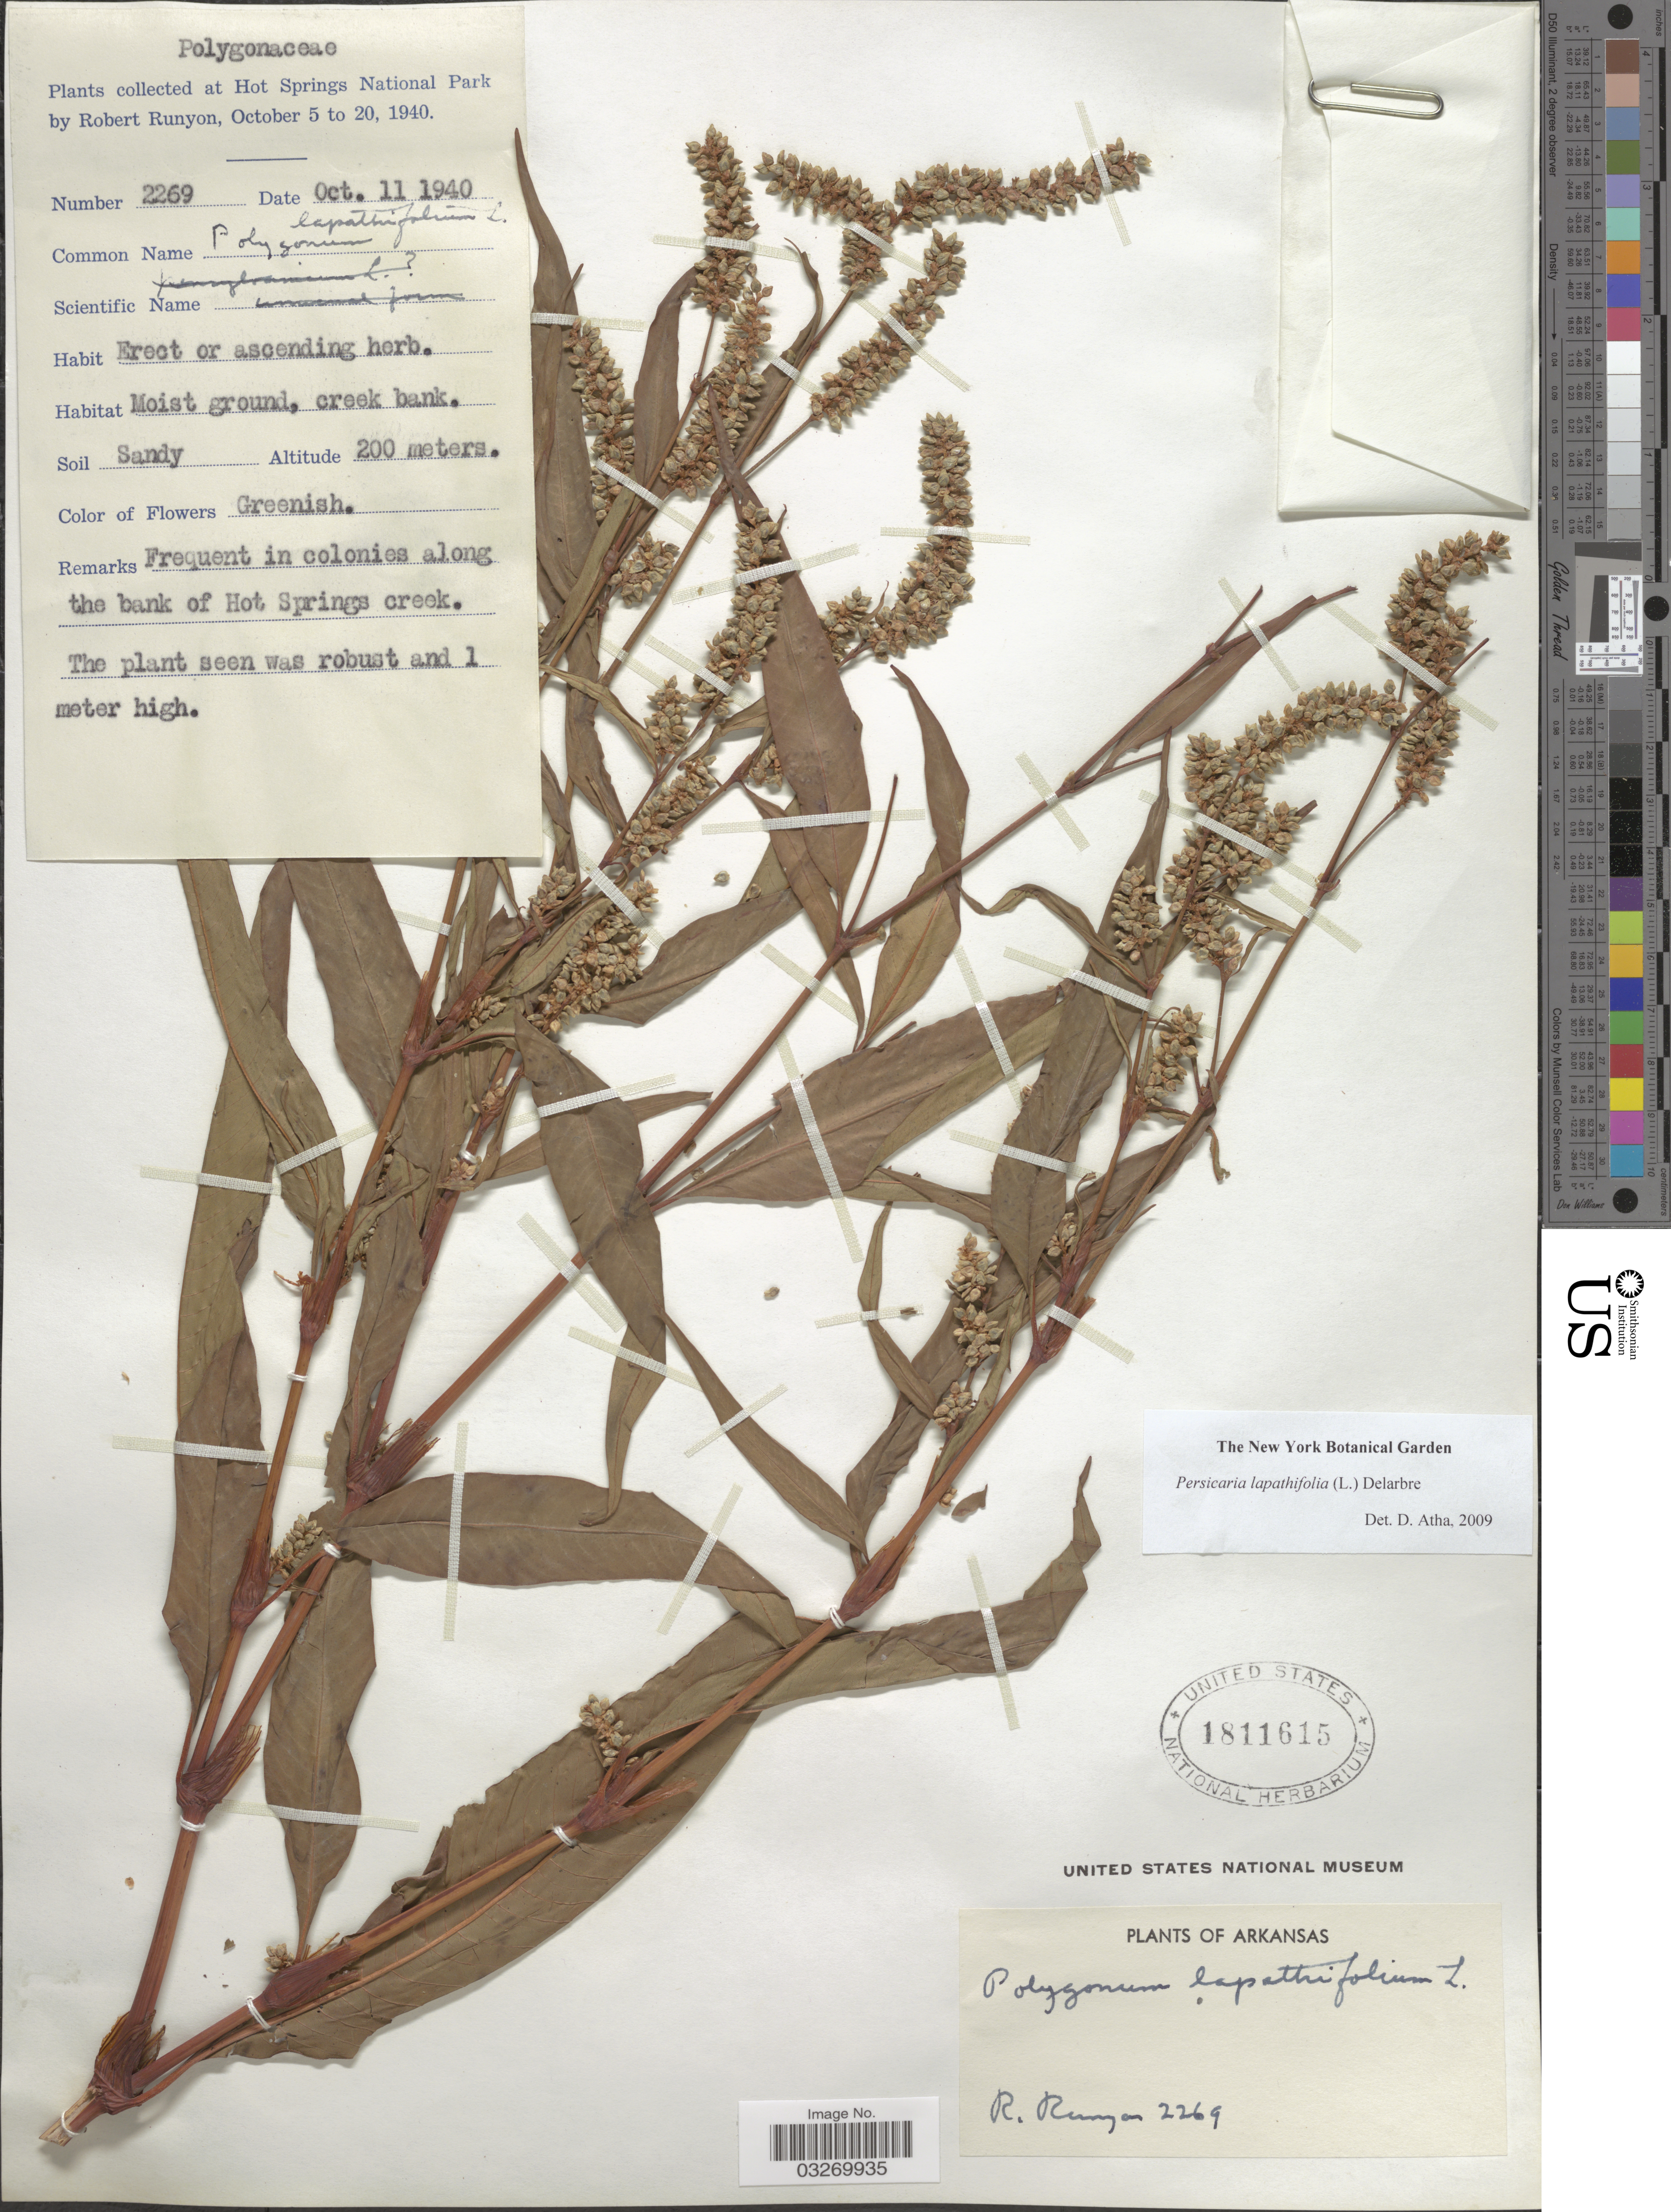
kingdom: Plantae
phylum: Tracheophyta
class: Magnoliopsida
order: Caryophyllales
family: Polygonaceae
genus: Persicaria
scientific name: Persicaria lapathifolia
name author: (L.) Delarbre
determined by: Atha, D. E.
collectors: R. Runyon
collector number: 2269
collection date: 1940-10-11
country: United States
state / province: Arkansas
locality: At Hot Springs National Park.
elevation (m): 200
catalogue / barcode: US 1811615